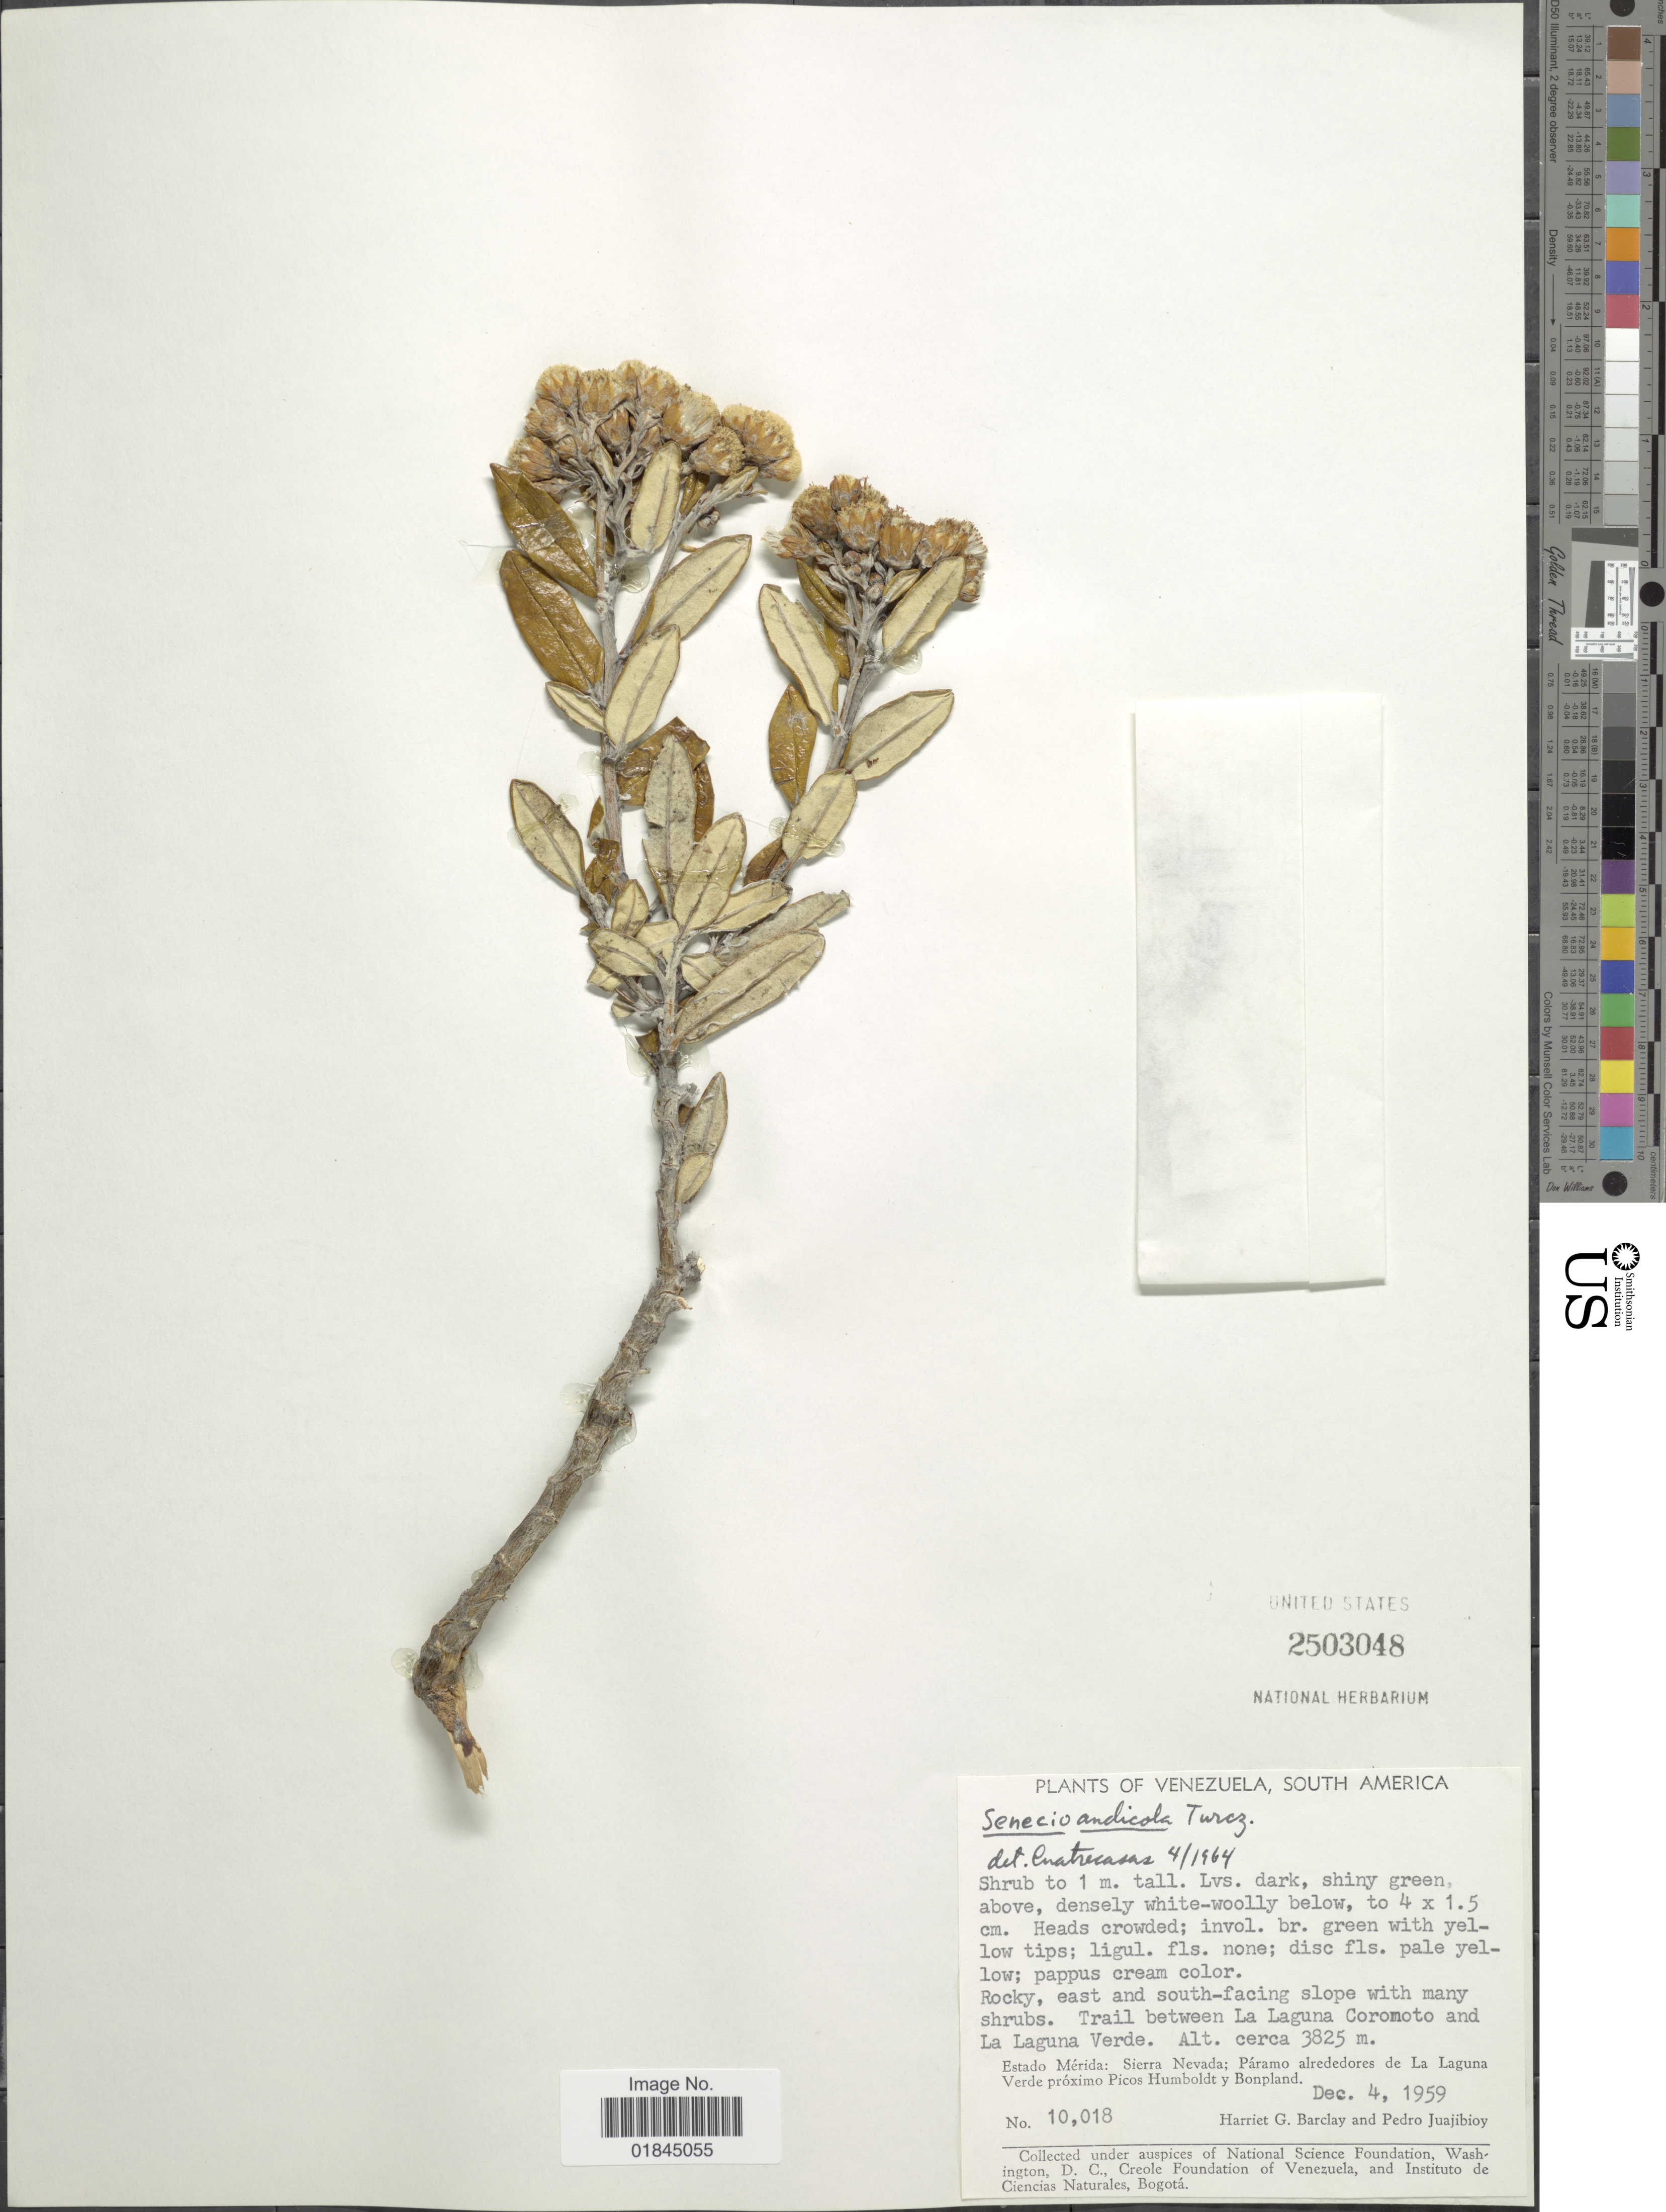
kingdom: Plantae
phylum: Tracheophyta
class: Magnoliopsida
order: Asterales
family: Asteraceae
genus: Pentacalia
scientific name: Pentacalia andicola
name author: (Turcz.) Cuatrec.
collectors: H. G. Barclay & P. Juajibioy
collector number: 10018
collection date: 1959-12-04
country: Venezuela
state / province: Mérida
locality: Sierra Nevada, Paramo alrededores de La Laguna Verde proximo Picos Humboldt y Bonpland. Trail between La Laguna Coromoto and La Laguna Verde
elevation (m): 3825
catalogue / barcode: US 2503048